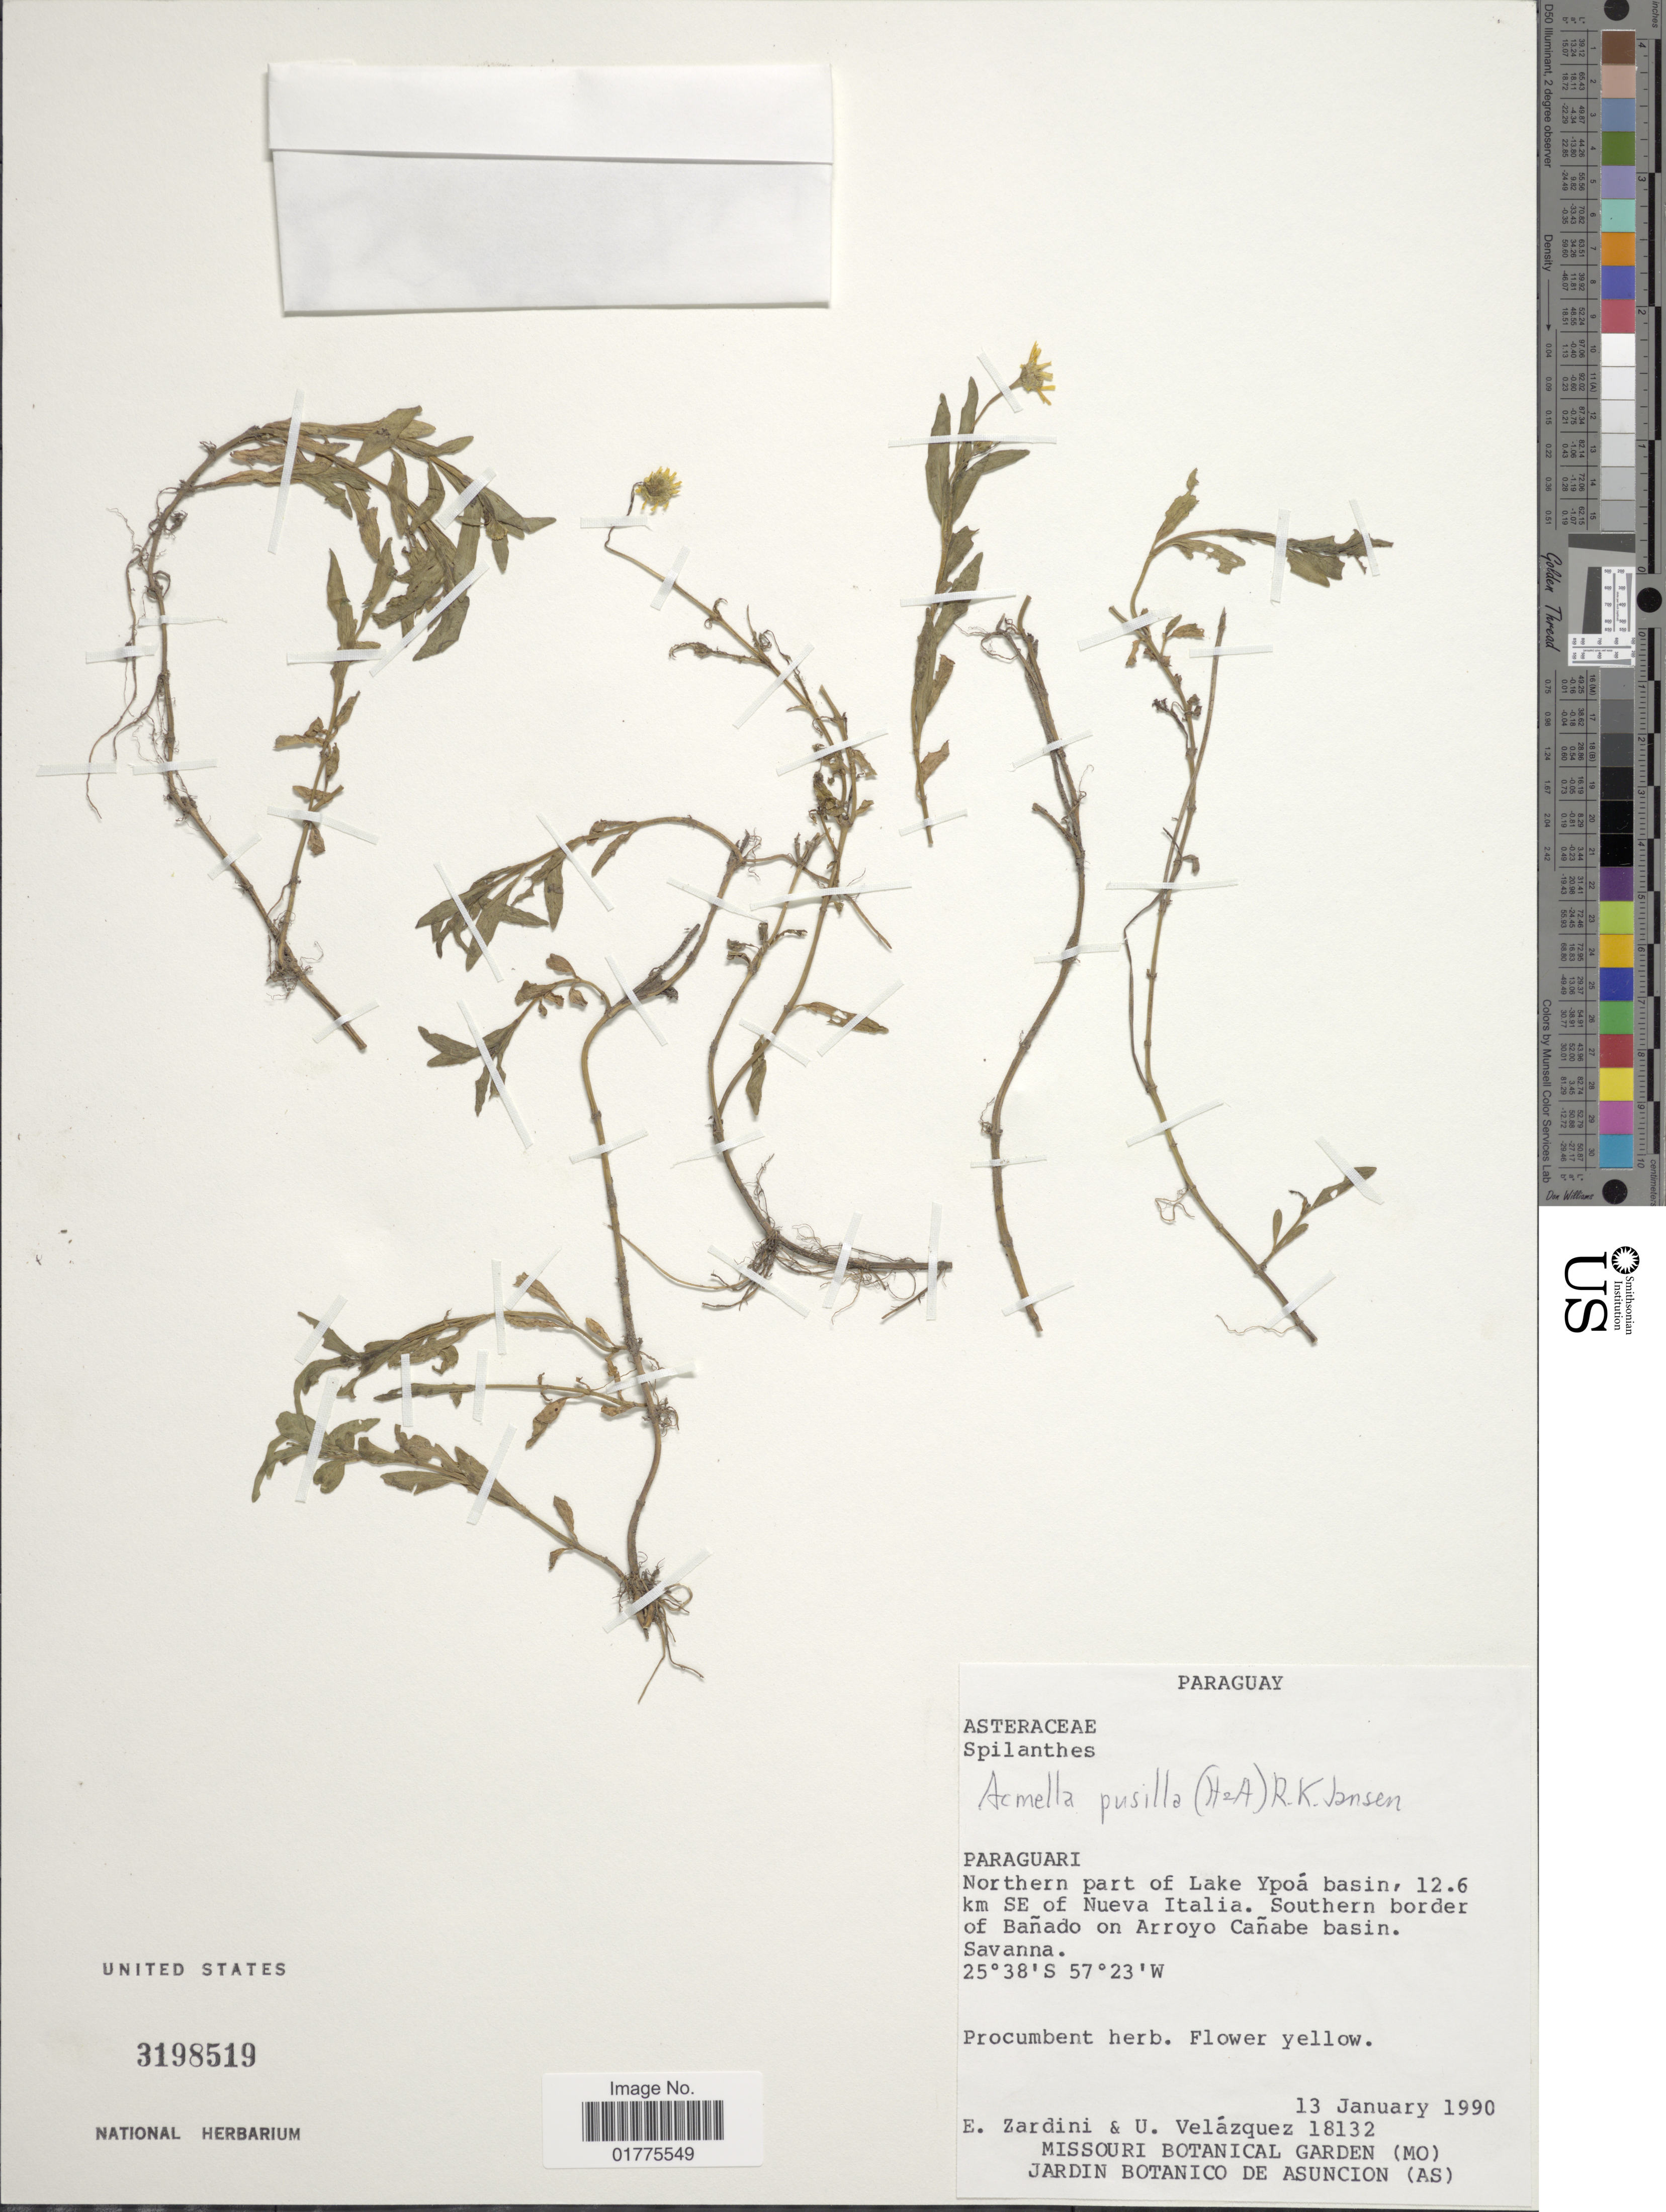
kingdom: Plantae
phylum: Tracheophyta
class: Magnoliopsida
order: Asterales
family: Asteraceae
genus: Acmella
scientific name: Acmella pusilla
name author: (Hook. & Arn.) R.K. Jansen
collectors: E. M. Zardini & U. Velázquez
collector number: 18132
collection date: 1990-01-13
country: Paraguay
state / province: Paraguari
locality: Northern part of Lake Ypoa basin, 12.6 km SE of Nueva Italia. Southern border of Banado on Arroyo Canabe basin. Savanna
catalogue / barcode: US 3198519